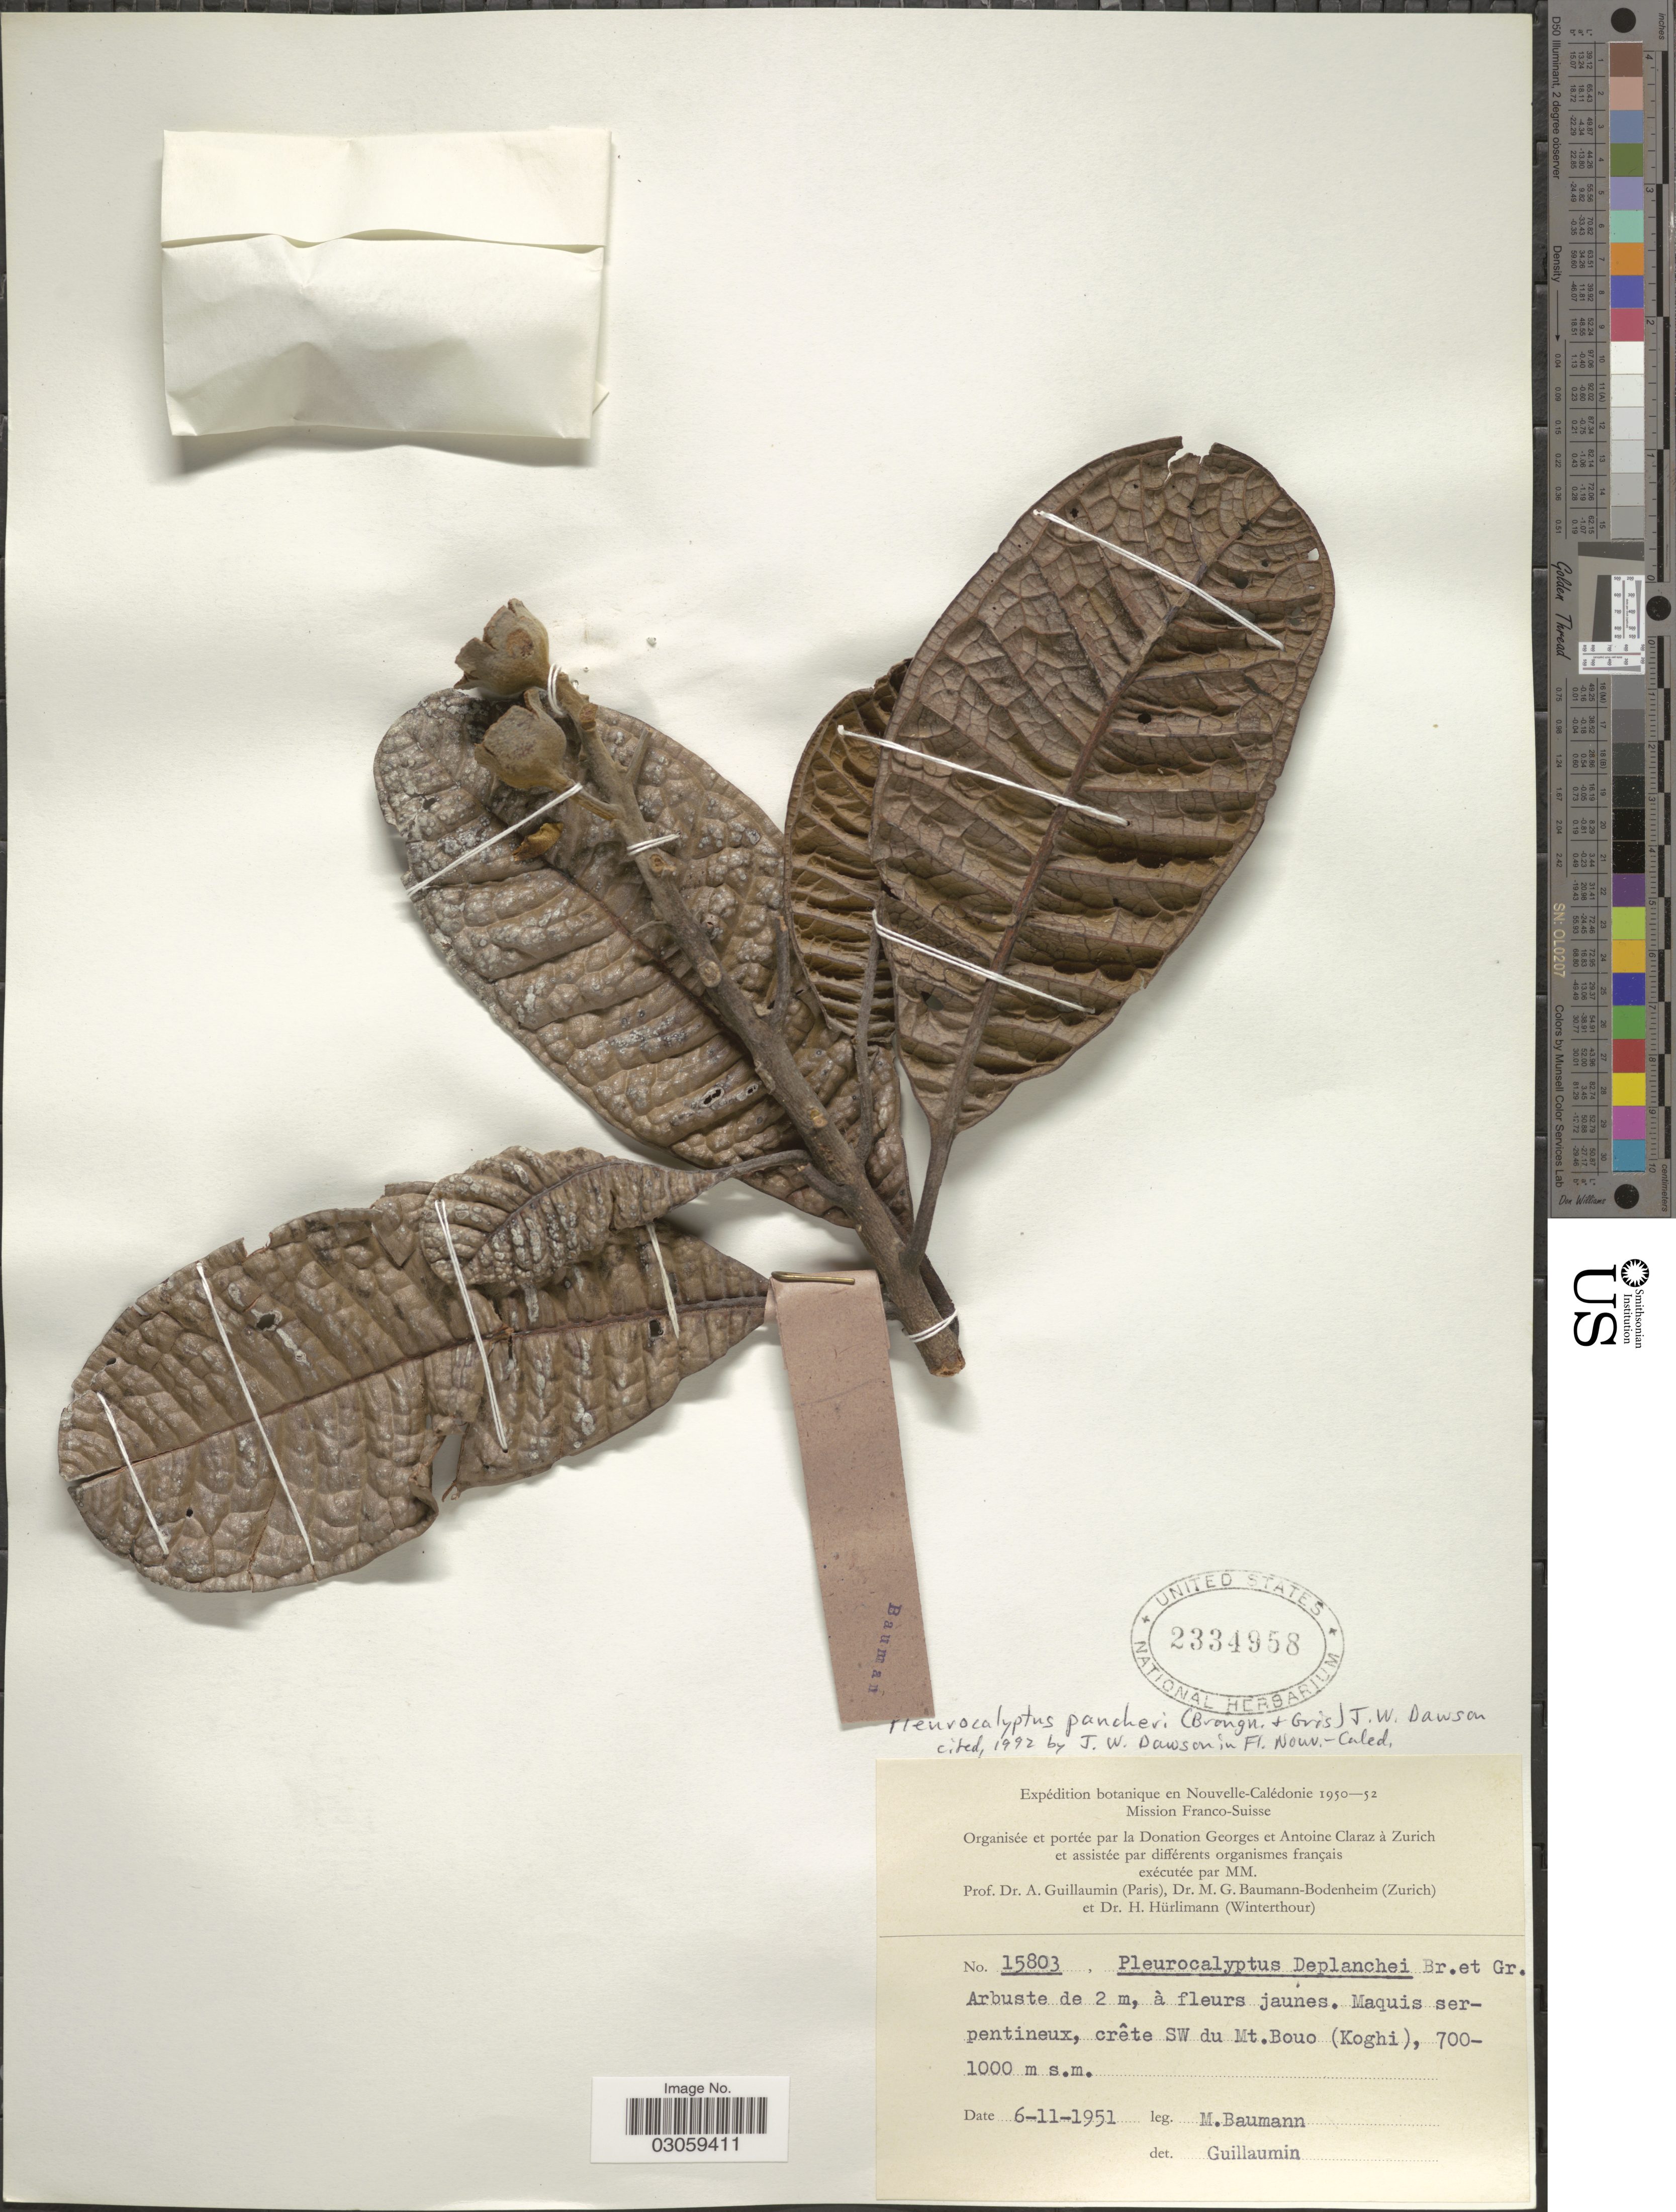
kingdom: Plantae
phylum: Tracheophyta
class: Magnoliopsida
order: Myrtales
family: Myrtaceae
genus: Pleurocalyptus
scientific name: Pleurocalyptus pancheri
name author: (Brongn. & Gris) J.W. Dawson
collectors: M. Baumann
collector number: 15803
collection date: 1951-11-06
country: New Caledonia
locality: En Nouvelle-Calédonie. Maquis serpentineux, crête SW du Mt. Bouo (Koghi).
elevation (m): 700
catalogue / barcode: US 2334958